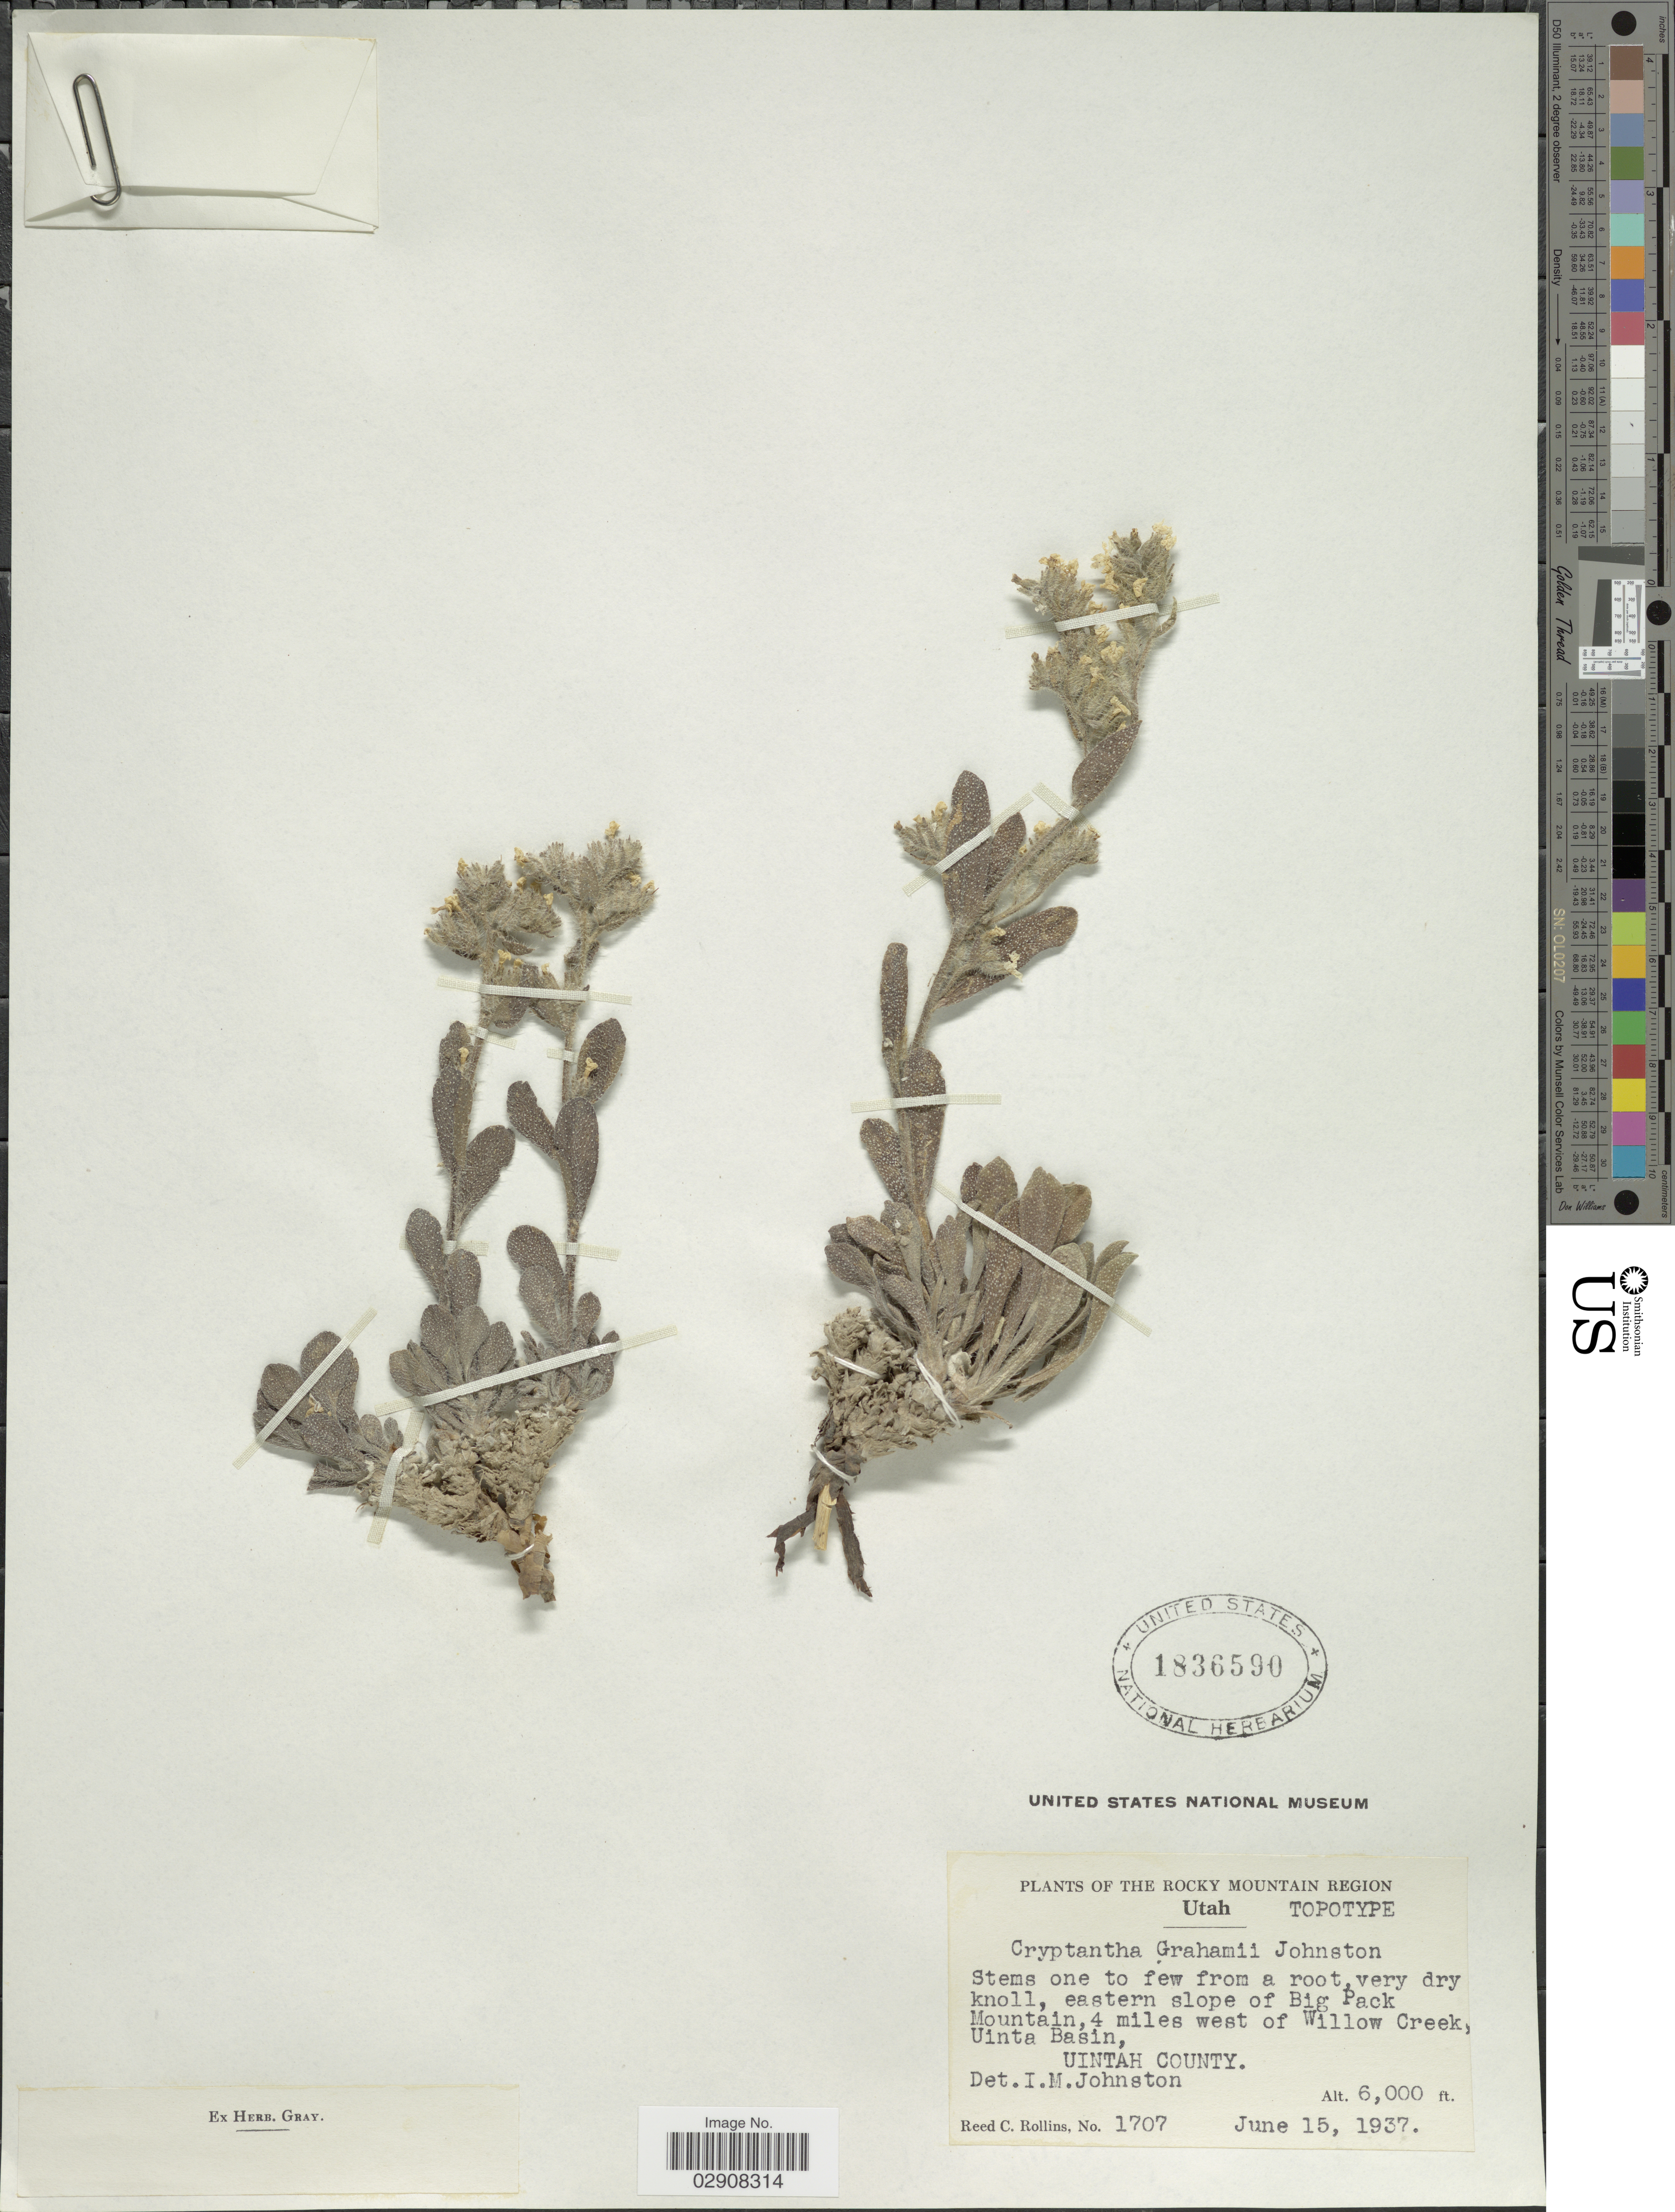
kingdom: Plantae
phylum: Tracheophyta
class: Magnoliopsida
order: Boraginales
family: Boraginaceae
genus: Cryptantha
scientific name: Cryptantha muriculata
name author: (A. DC.) Greene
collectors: R. C. Rollins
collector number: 1707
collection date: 1937-06-15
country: United States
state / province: Utah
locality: Eastern slope of Big Pack Mountain, 4 miles west of Willow Creek, Uinta Basin, Uintah County.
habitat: very dry knoll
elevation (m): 1829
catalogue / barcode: US 1836590